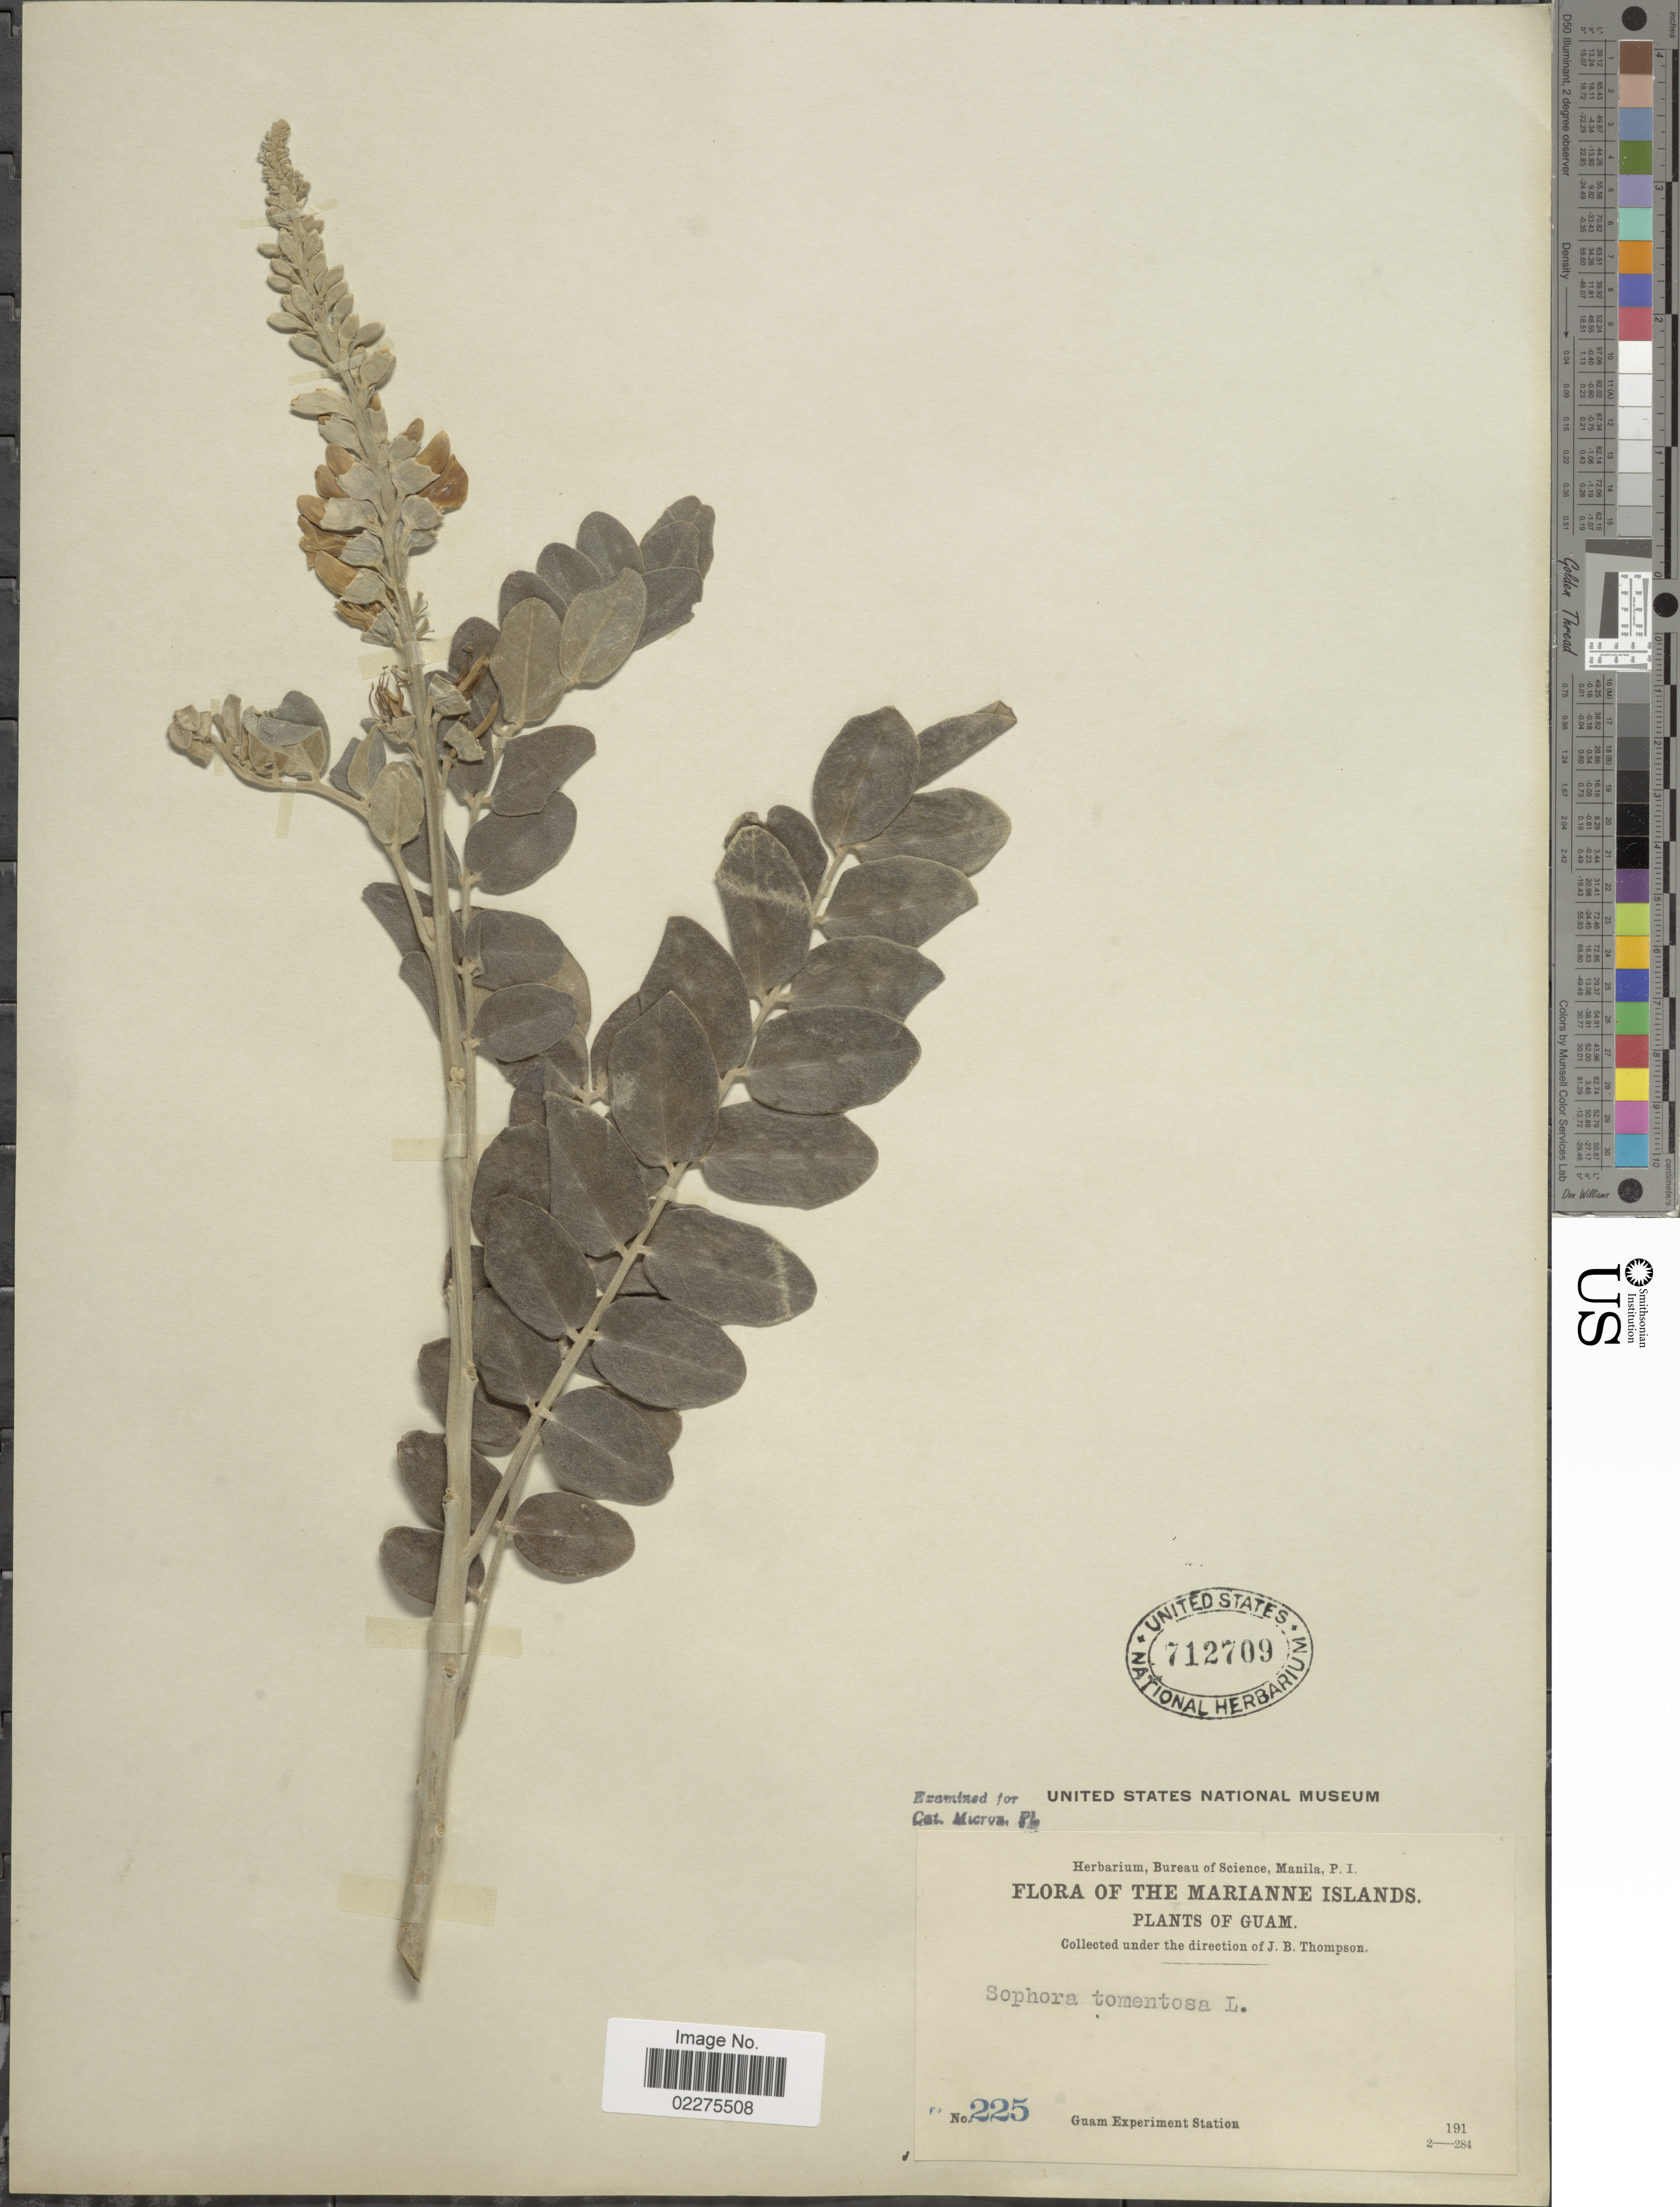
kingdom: Plantae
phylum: Tracheophyta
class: Magnoliopsida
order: Fabales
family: Fabaceae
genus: Sophora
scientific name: Sophora tomentosa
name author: L.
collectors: J. B. Thompson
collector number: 225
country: Guam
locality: Marianne Islands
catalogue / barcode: US 712709